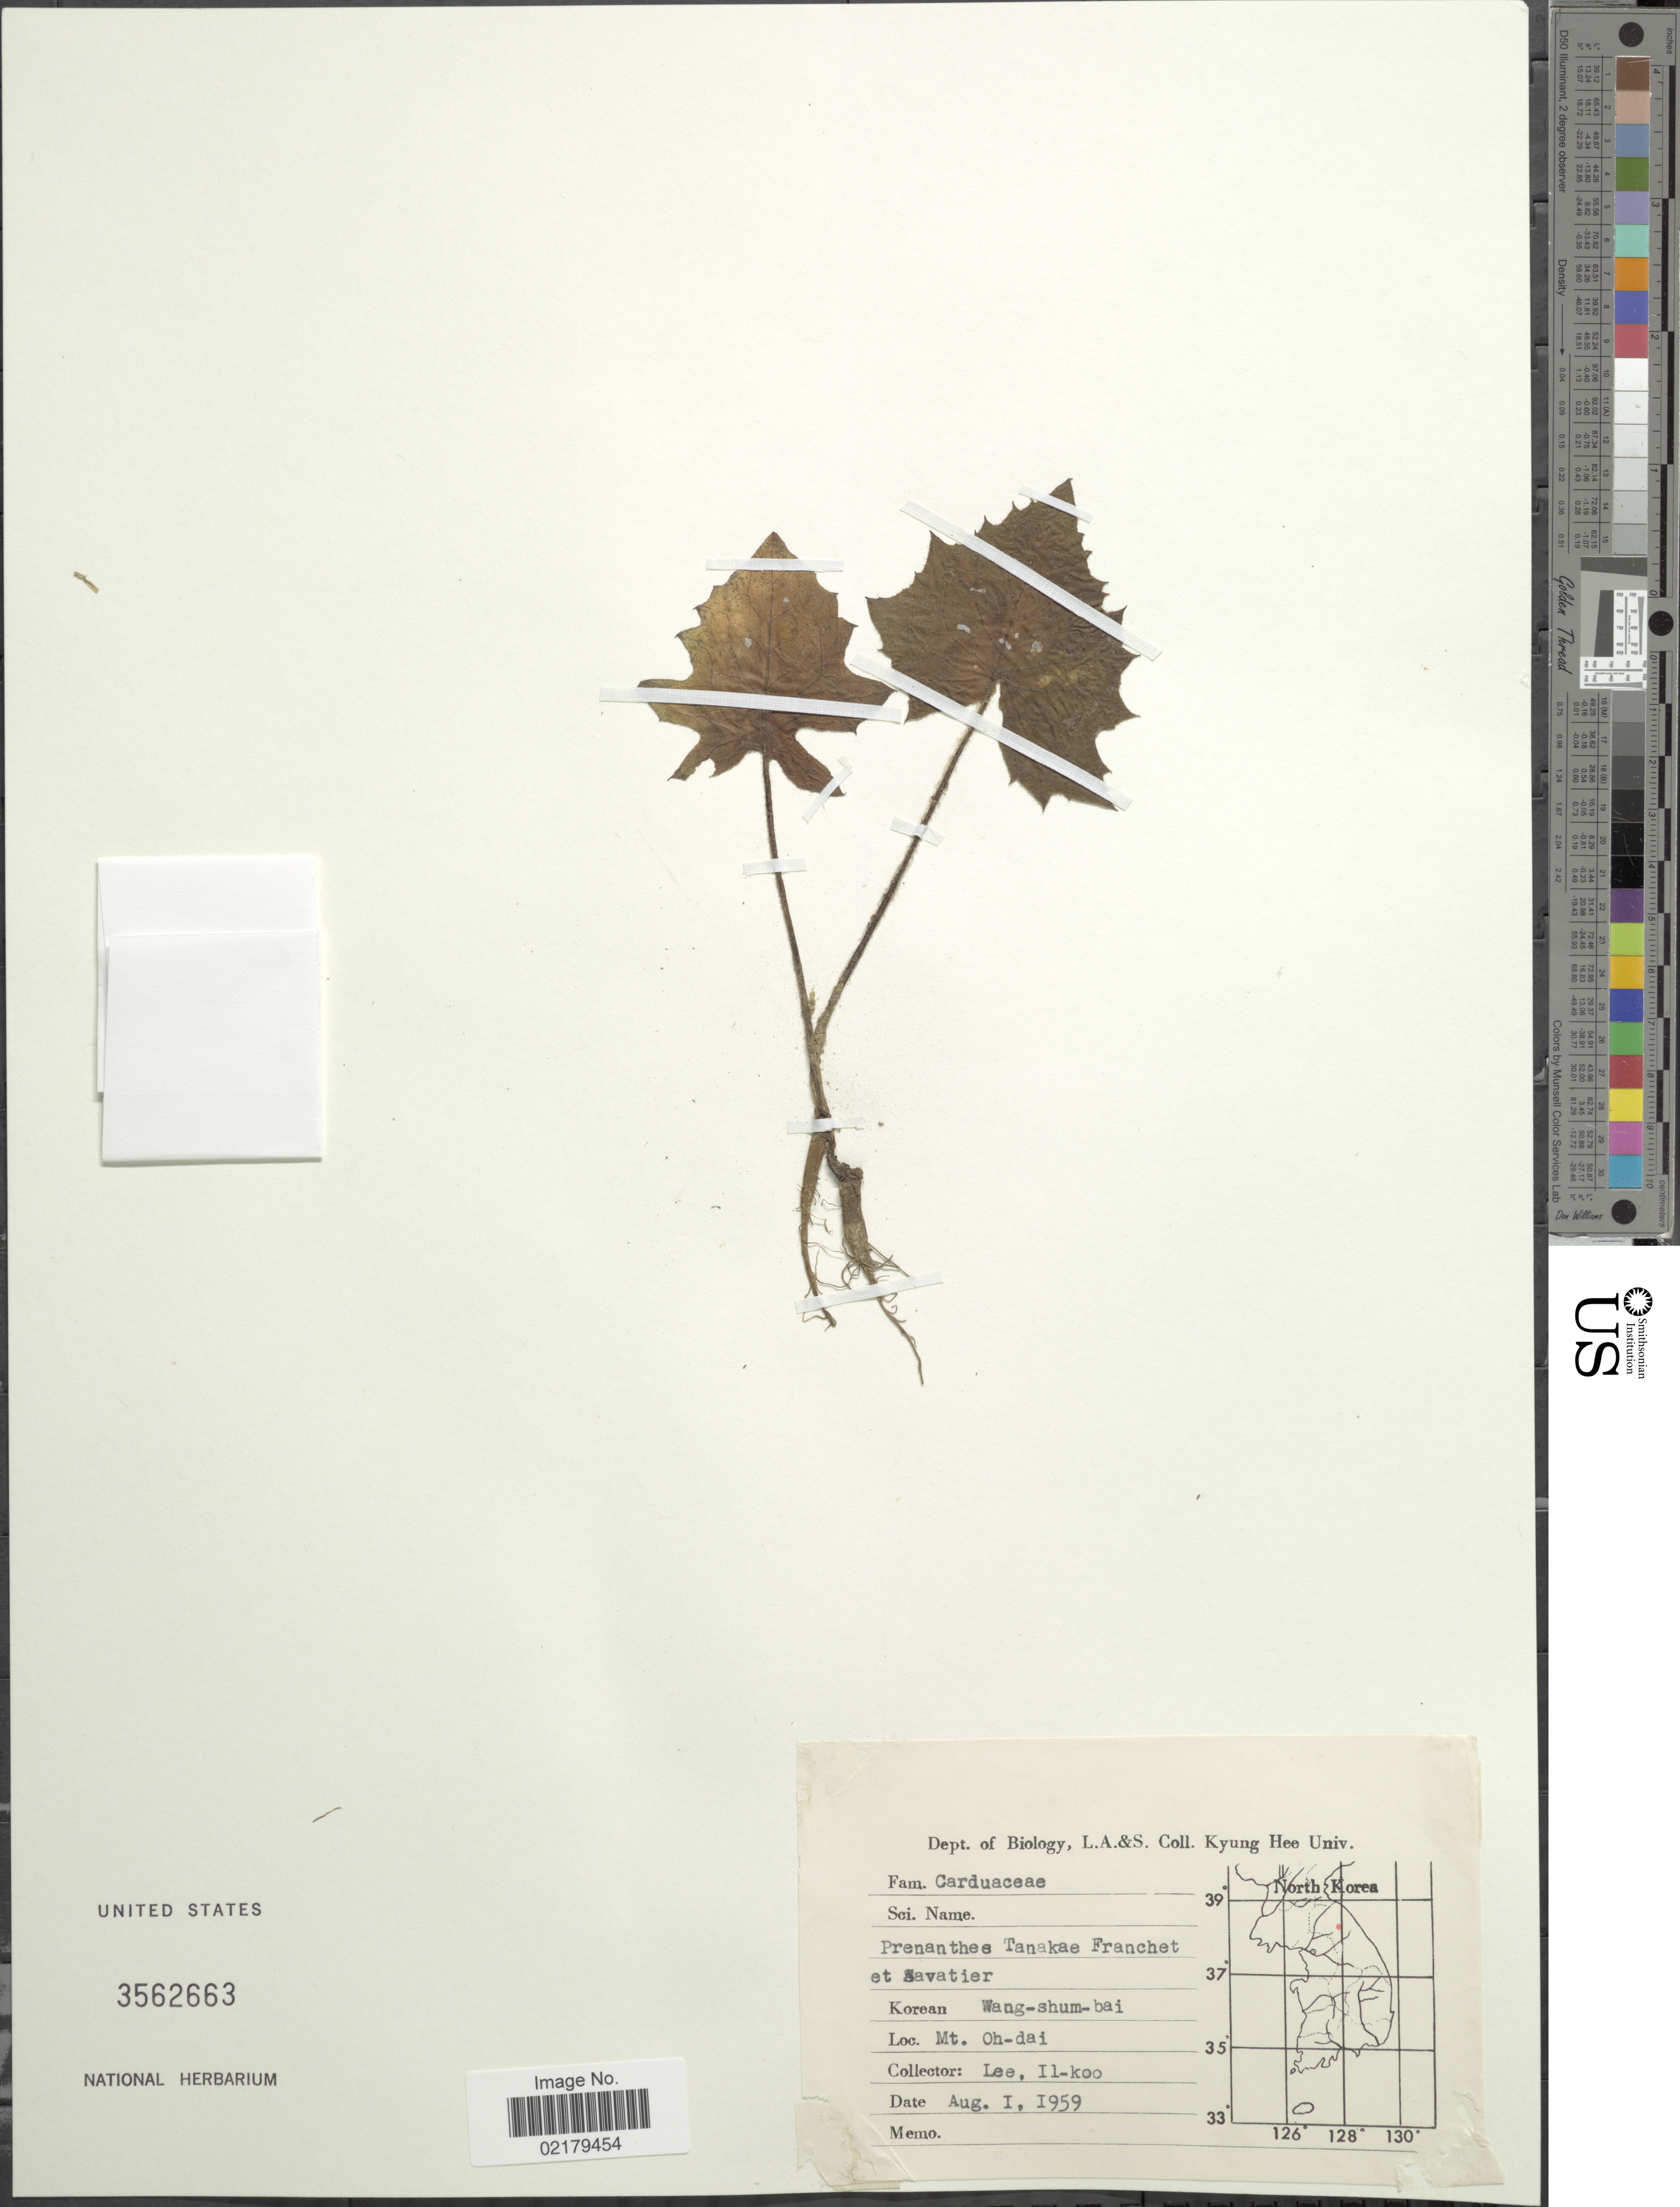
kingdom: Plantae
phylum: Tracheophyta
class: Magnoliopsida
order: Asterales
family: Asteraceae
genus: Prenanthes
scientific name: Prenanthes tanakae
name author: (Koidz.) Koidz.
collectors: Il-Ko Lee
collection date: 1959-08-01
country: South Korea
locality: Mt. Oh-dai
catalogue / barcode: US 3562663